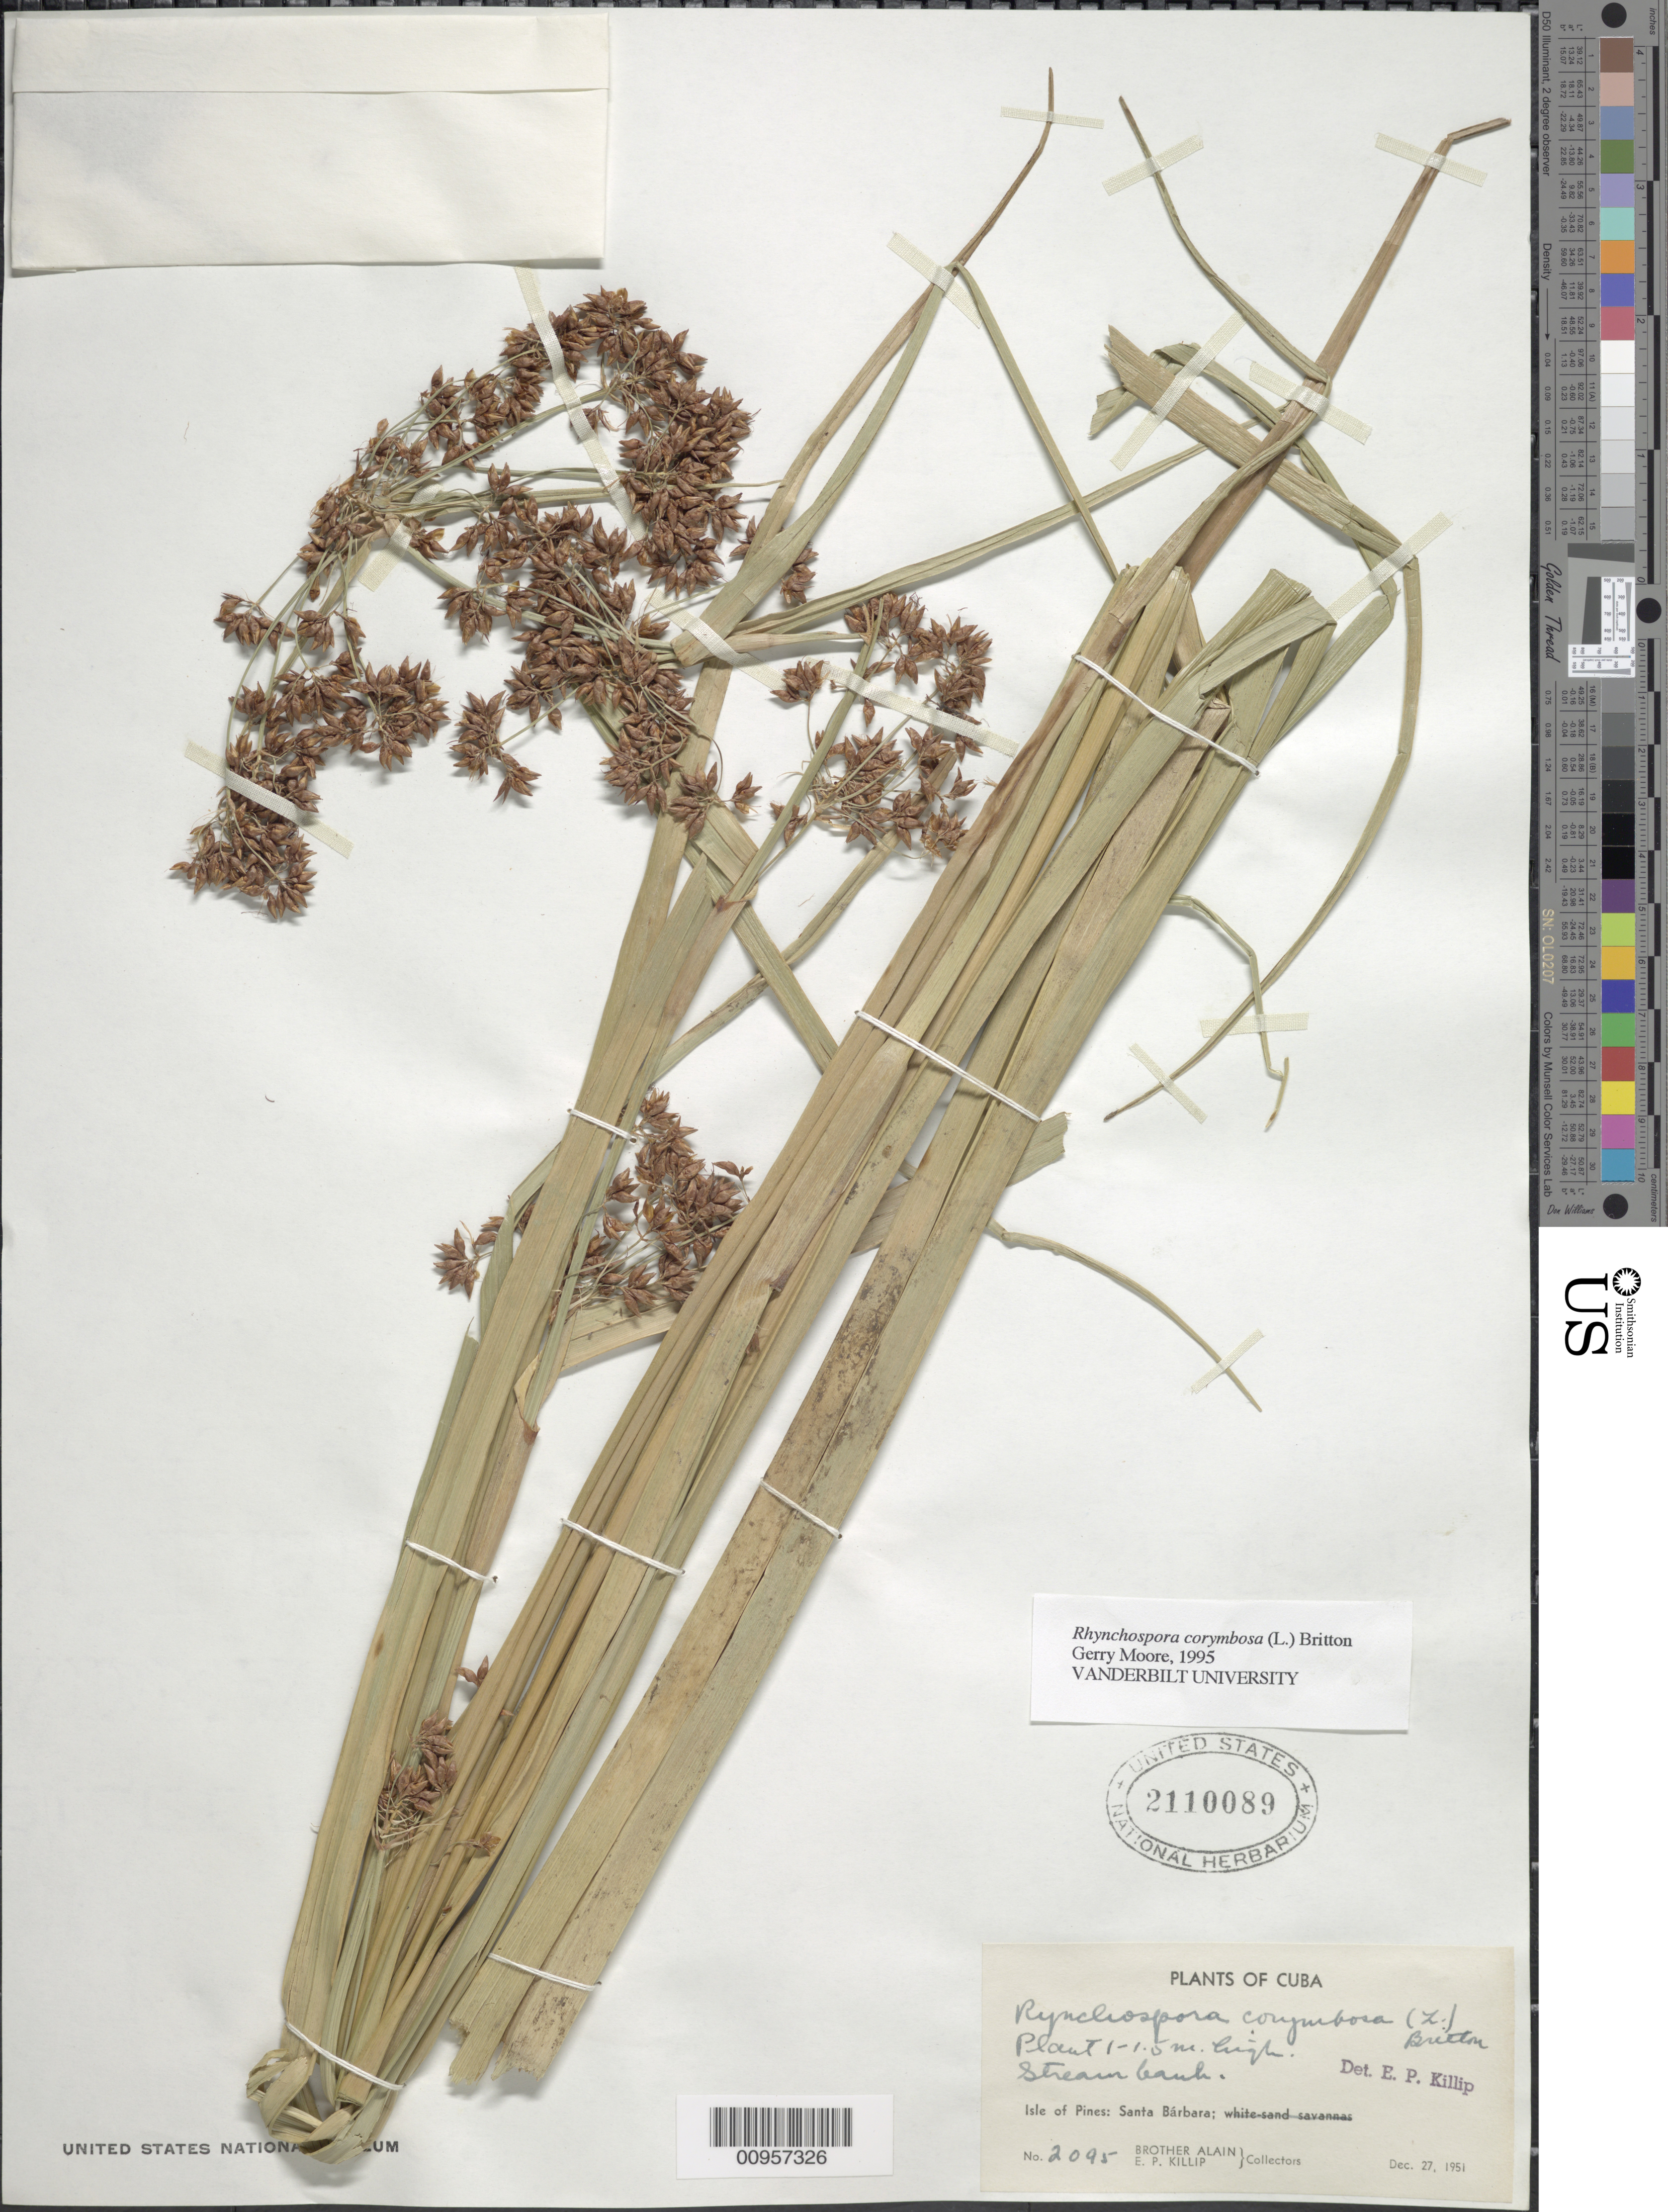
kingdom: Plantae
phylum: Tracheophyta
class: Liliopsida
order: Poales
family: Cyperaceae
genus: Rhynchospora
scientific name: Rhynchospora corymbosa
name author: (L.) Britton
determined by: Moore, G., (DUKE), Duke University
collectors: A. H. Liogier & E. P. Killip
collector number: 2095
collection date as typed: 27 Dec 1951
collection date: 1951-12-27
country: Cuba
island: Isla de la Juventud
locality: Isle of Pines, Santa Bárbara, stream bank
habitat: Stream bank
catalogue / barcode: US 2110089